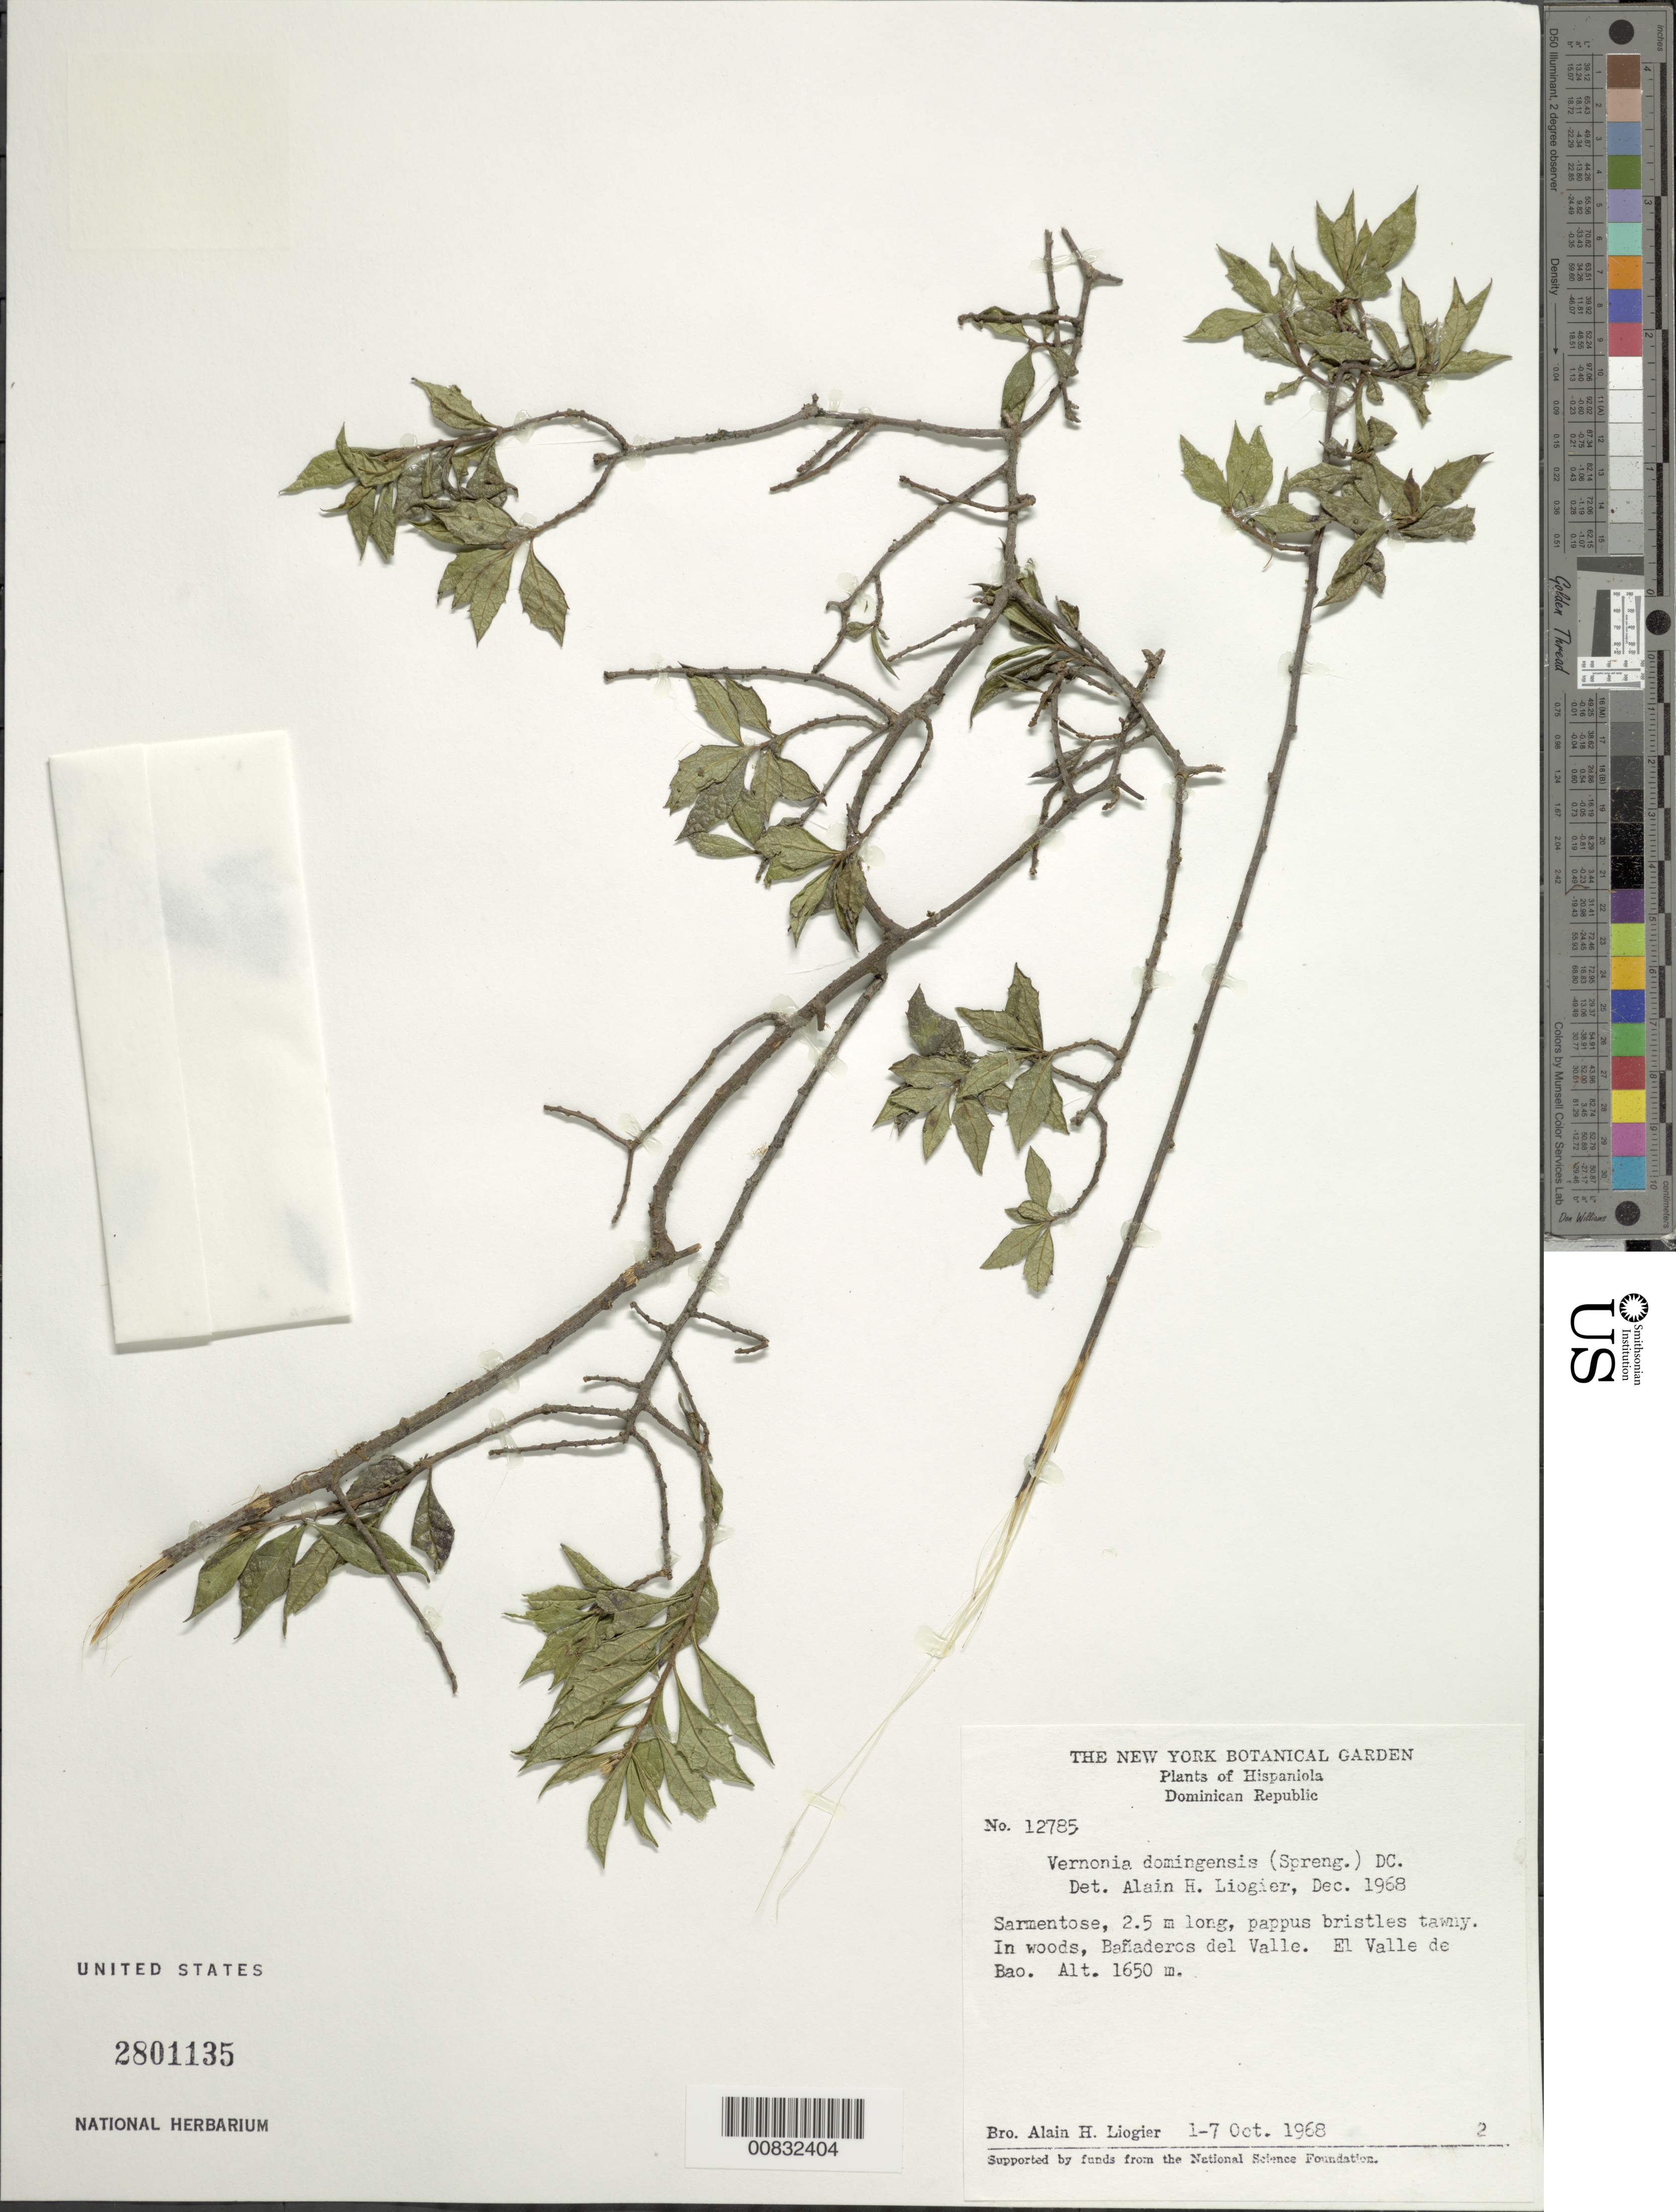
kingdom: Plantae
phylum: Tracheophyta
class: Magnoliopsida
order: Asterales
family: Asteraceae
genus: Vernonanthura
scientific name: Vernonanthura buxifolia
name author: (Less.) H. Rob.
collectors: A. H. Liogier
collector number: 12785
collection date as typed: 01 Oct 1968 to 07 Oct 1968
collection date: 1968-10-01/1968-10-07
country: Dominican Republic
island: Hispaniola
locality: Bañaderos del Valle, El Valle de Bao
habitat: In woods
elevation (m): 1650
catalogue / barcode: US 2801135